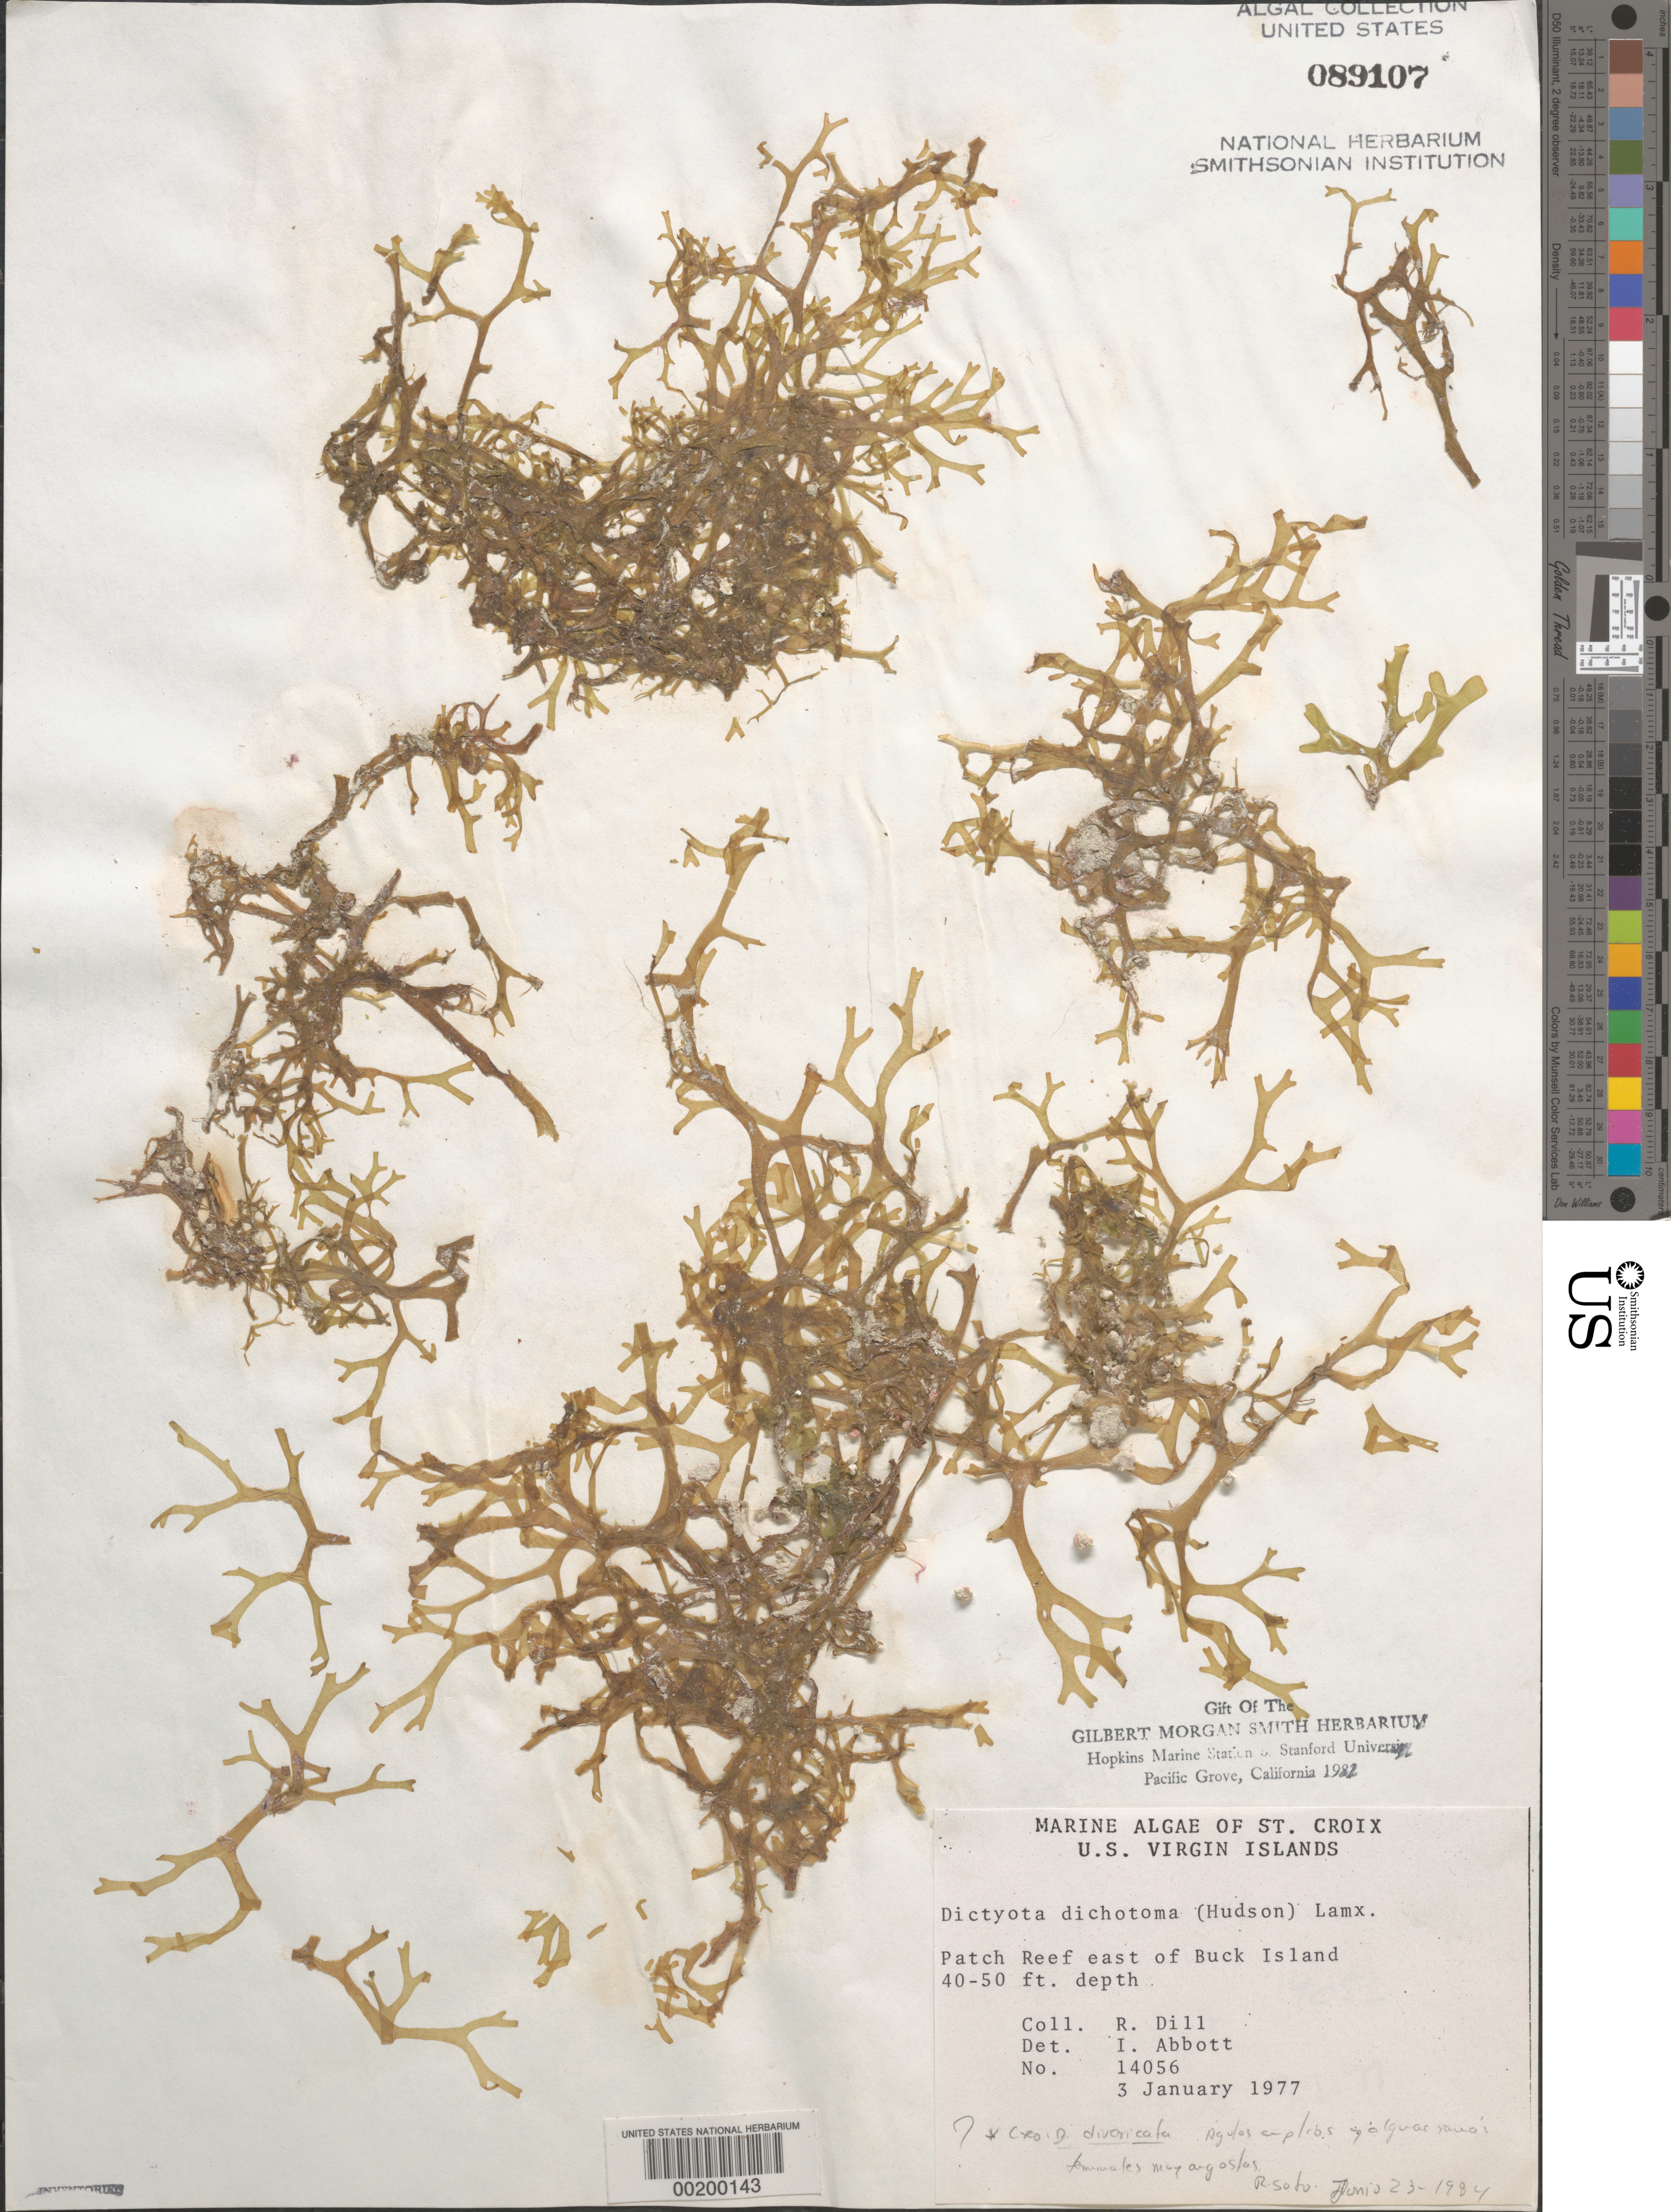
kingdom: Chromista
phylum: Ochrophyta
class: Phaeophyceae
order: Dictyotales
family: Dictyotaceae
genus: Dictyota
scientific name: Dictyota dichotoma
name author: (Huds.) J.V.Lamouroux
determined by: Abbott, Isabella A.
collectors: R. Dill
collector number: IAA 14056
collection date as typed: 03 Jan 1977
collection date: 1977-01-03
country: U.S. Virgin Islands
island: St. Croix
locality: East of Buck Island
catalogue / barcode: US 89107